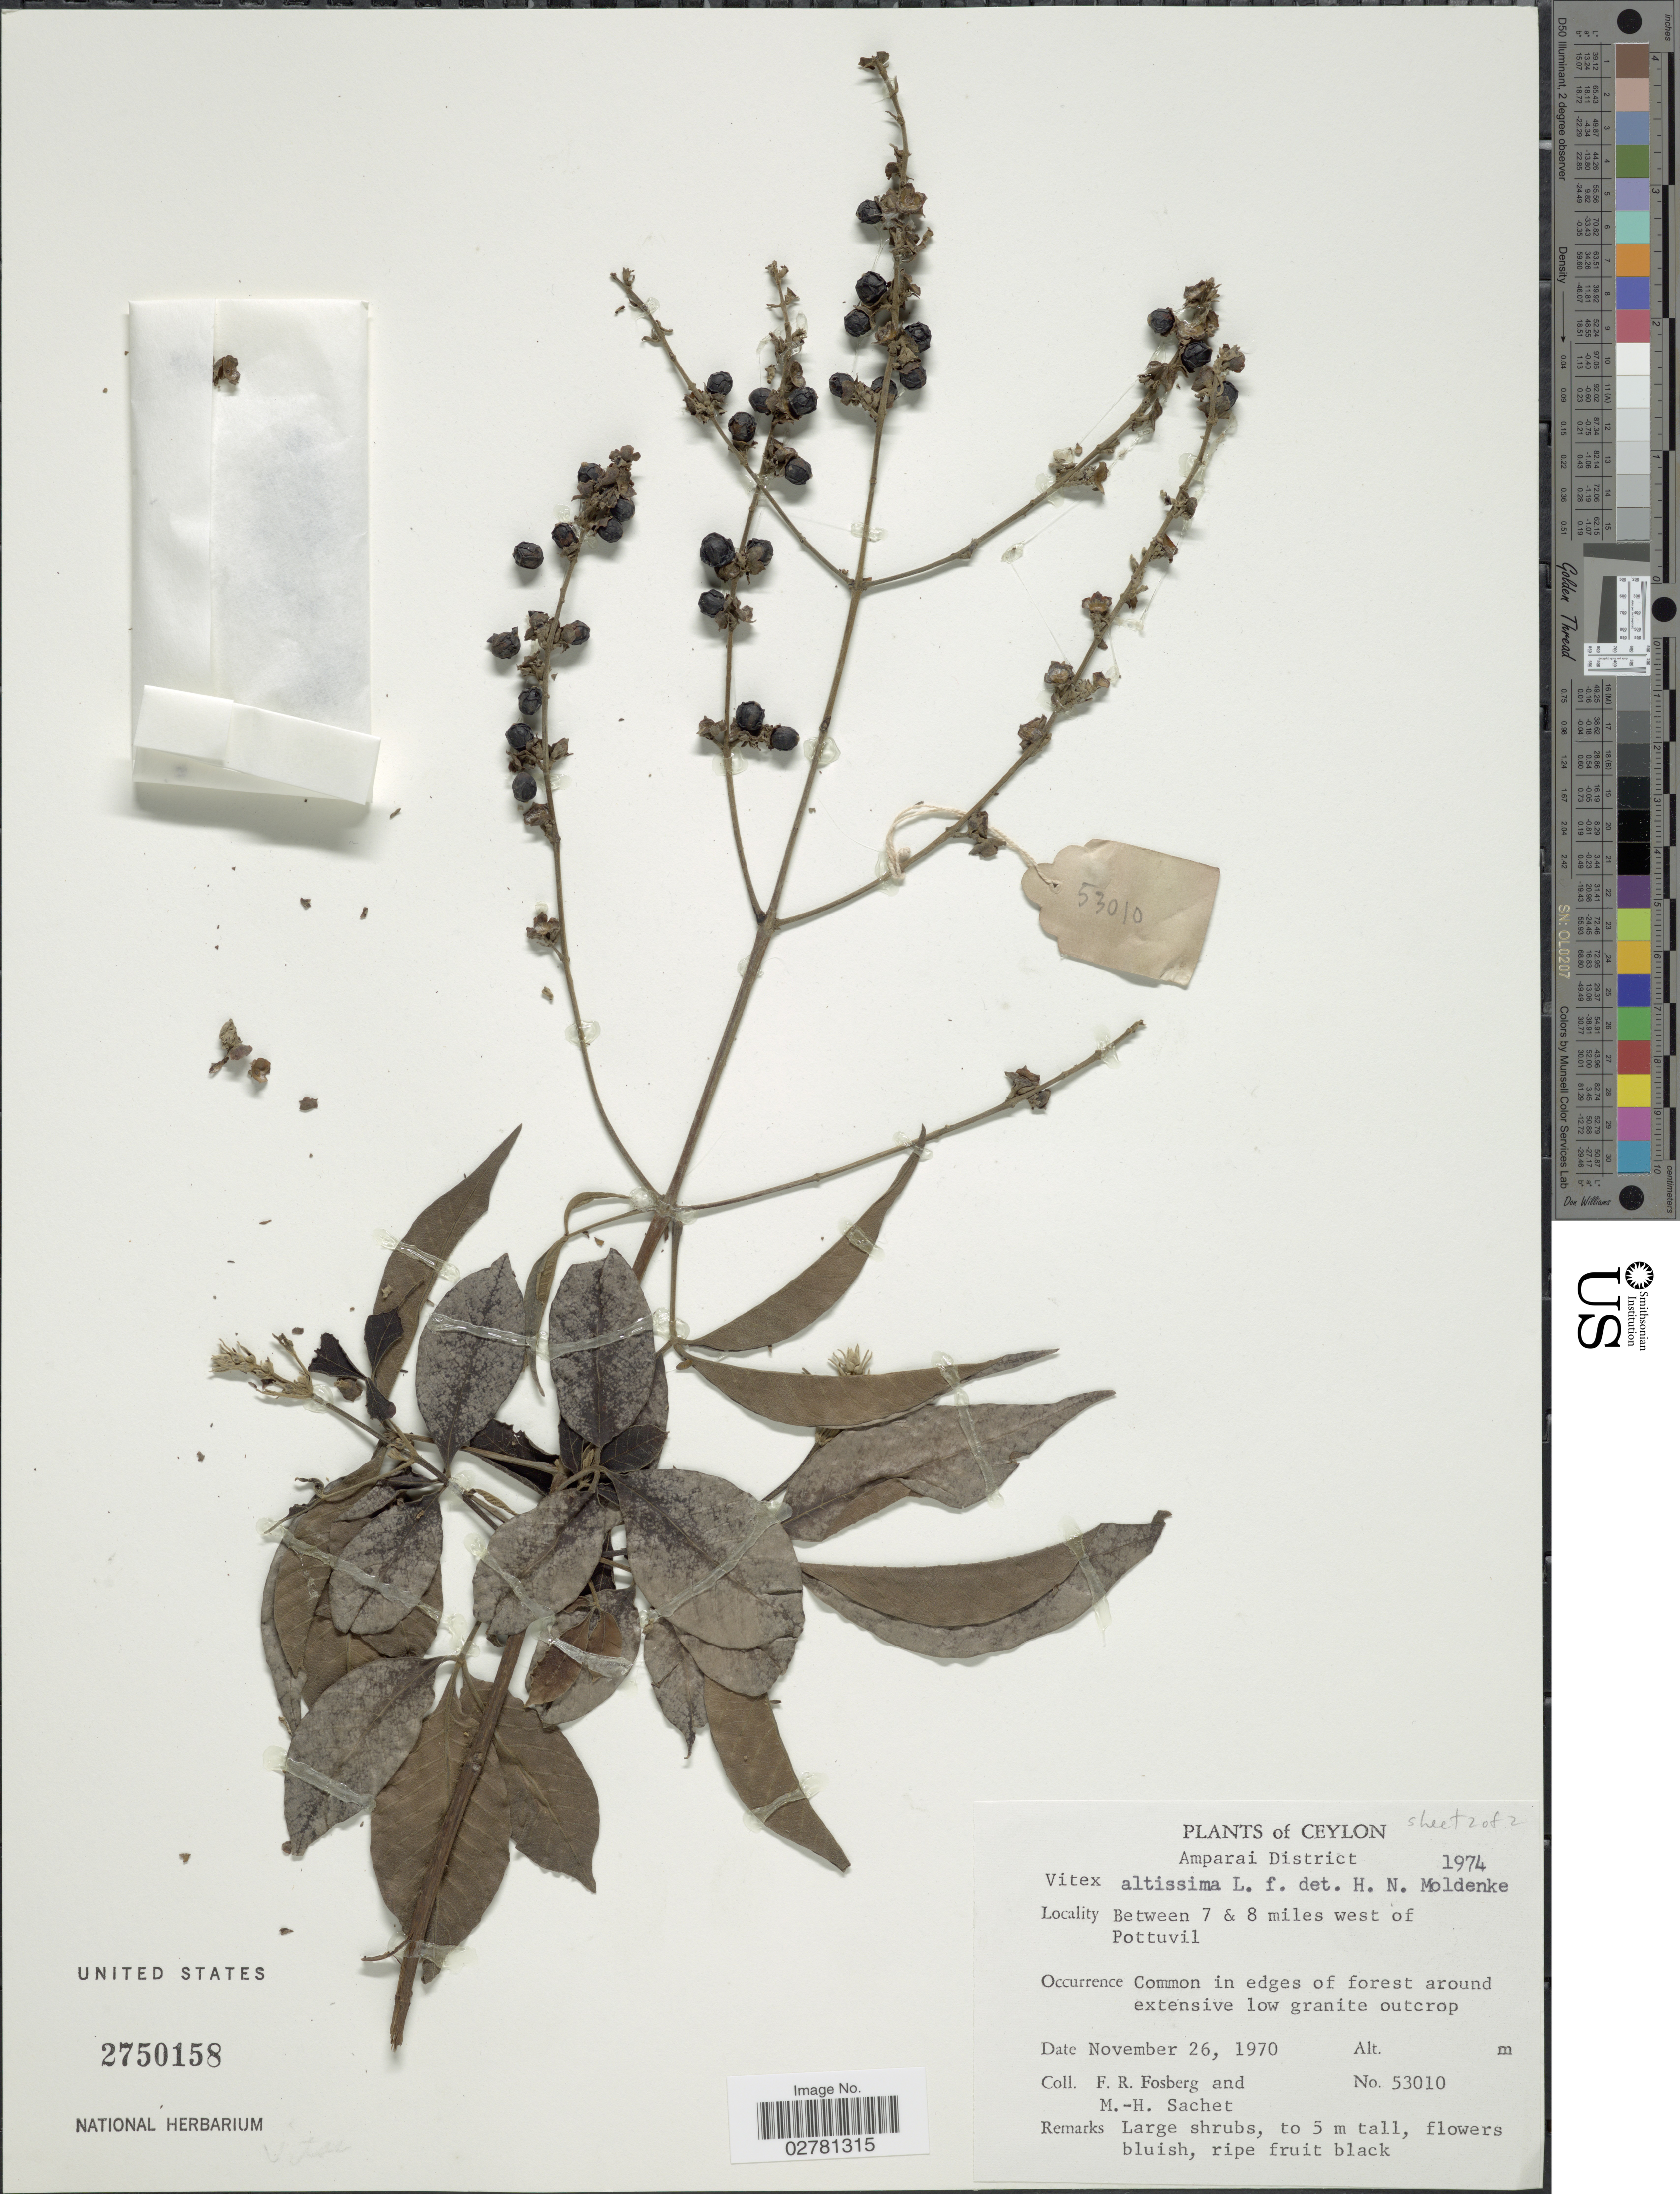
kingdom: Plantae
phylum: Tracheophyta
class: Magnoliopsida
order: Lamiales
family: Lamiaceae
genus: Vitex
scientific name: Vitex altissima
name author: L. f.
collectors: F. R. Fosberg & M.-H. Sachet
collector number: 53010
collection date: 1970-11-26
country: Sri Lanka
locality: Ceylon. Amparai District. Between 7 & 8 miles west of Pottuvil.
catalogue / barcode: US 2750158